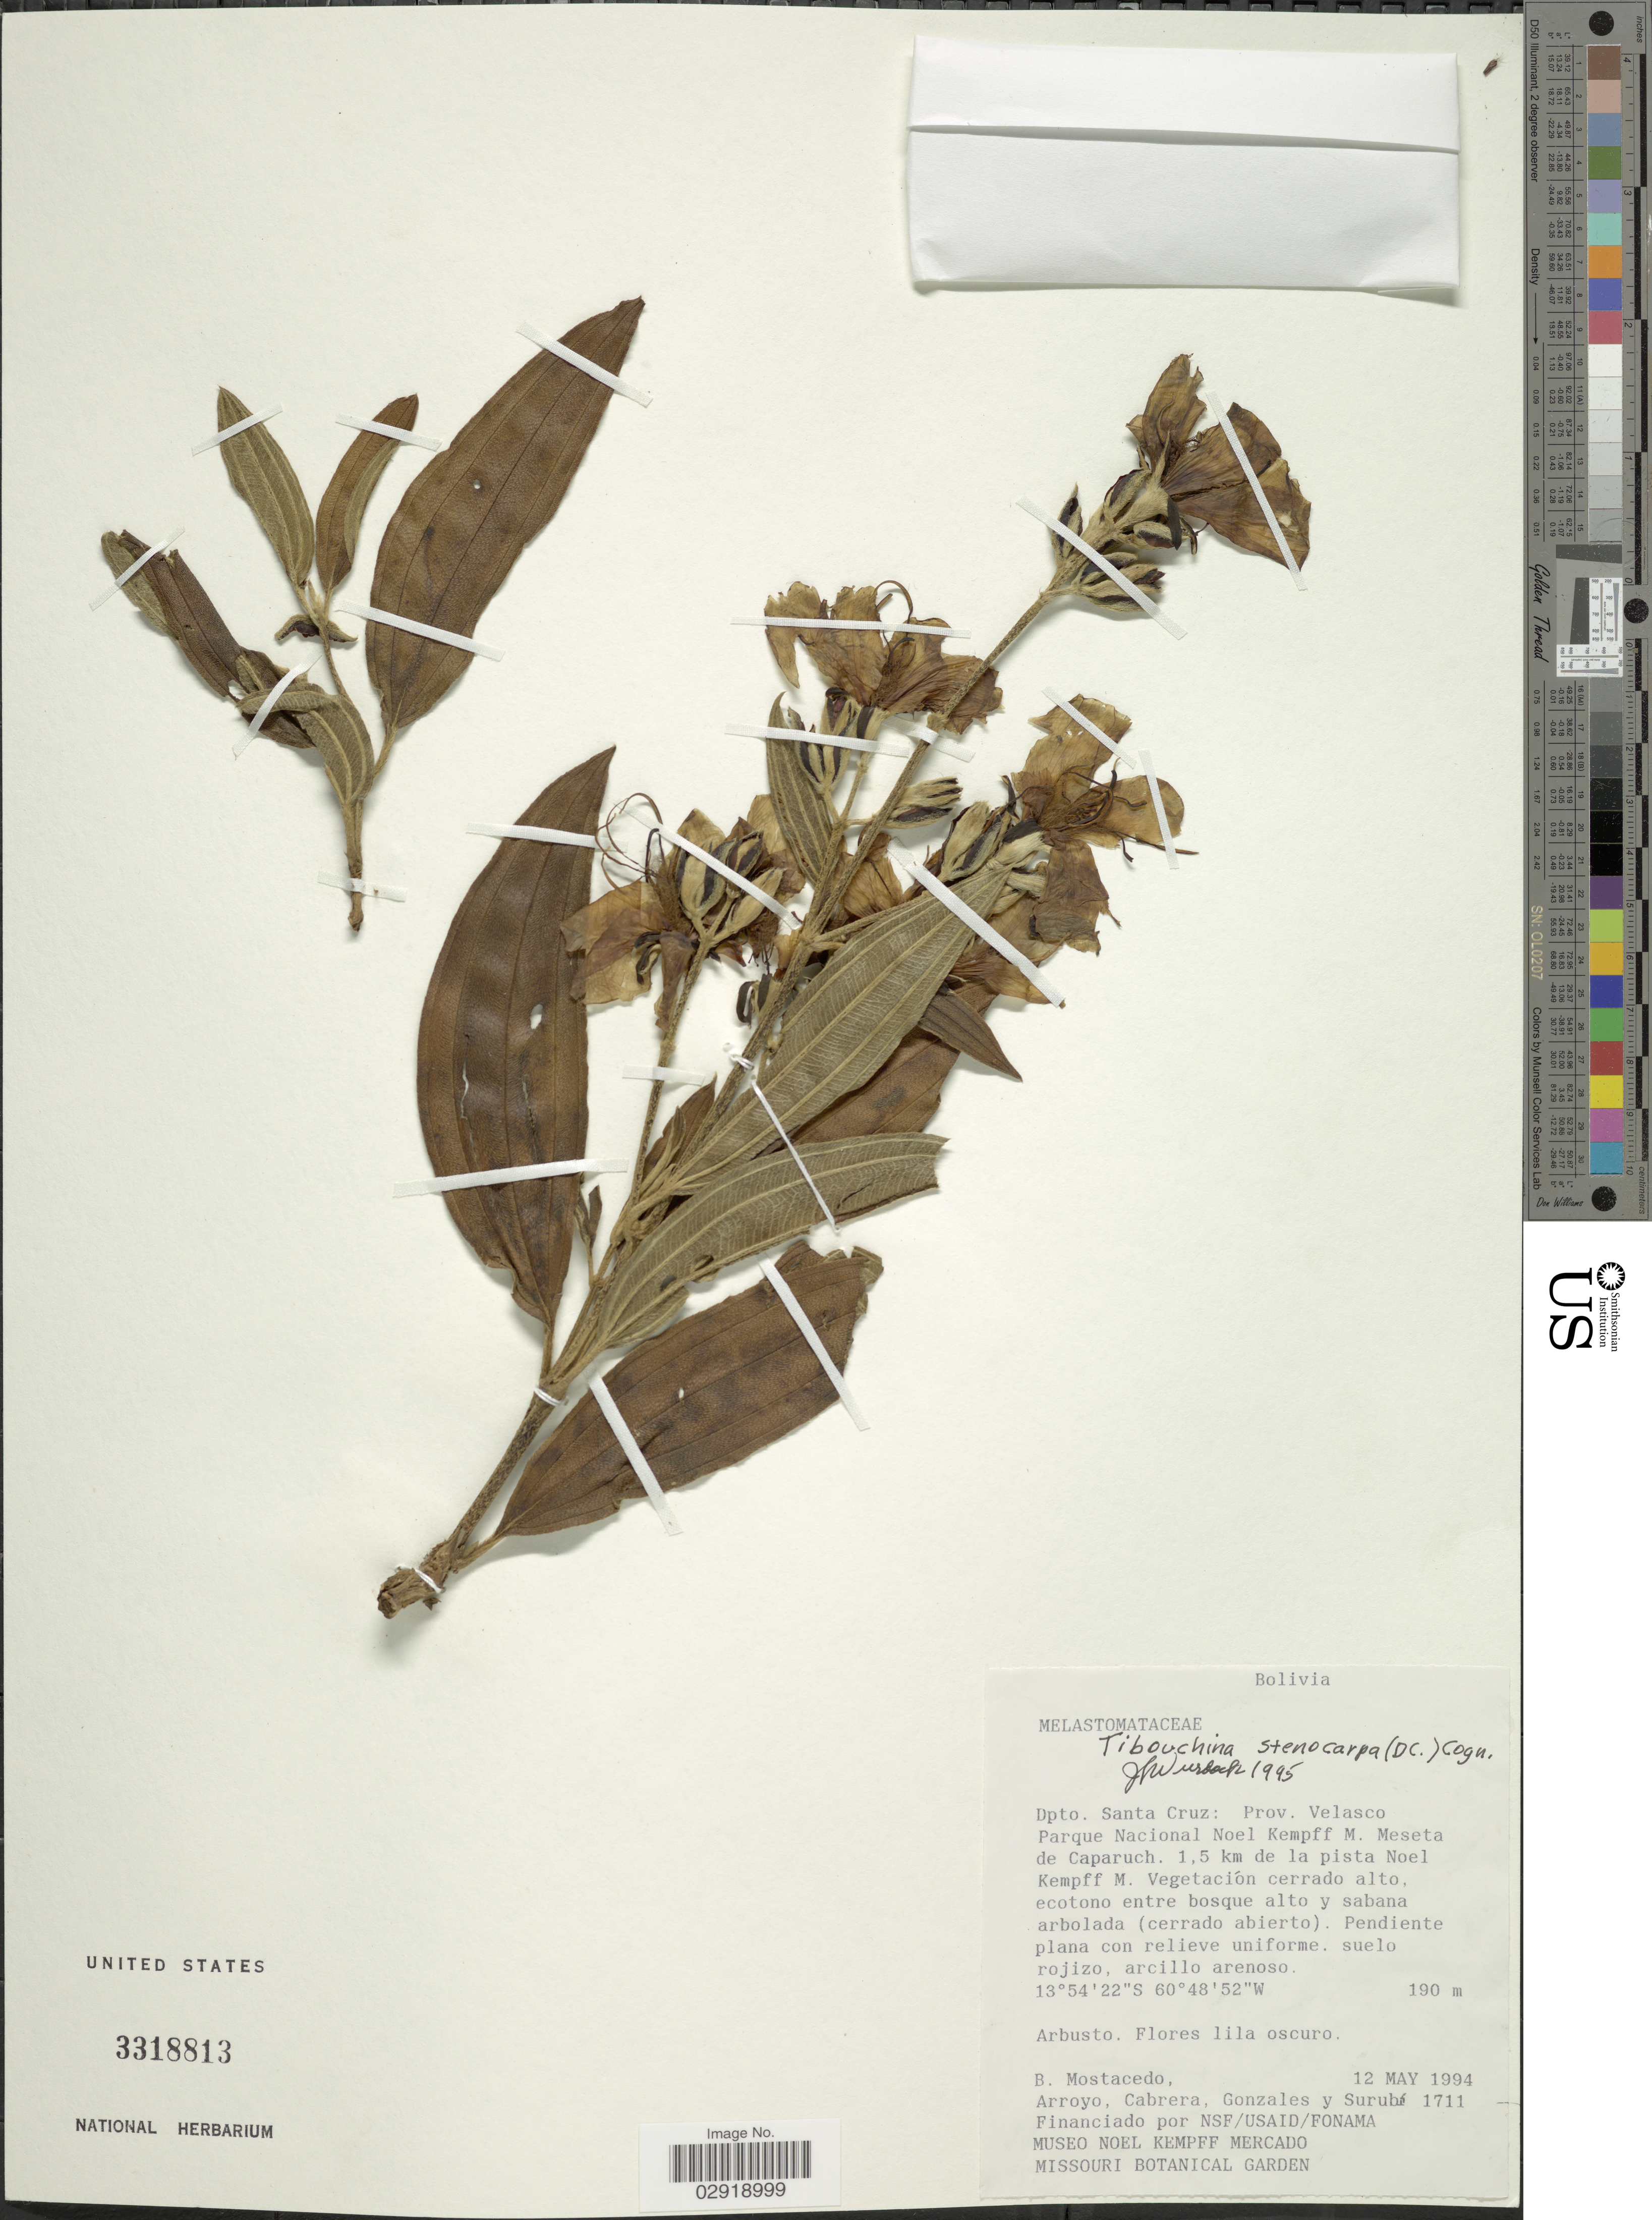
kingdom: Plantae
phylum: Tracheophyta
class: Magnoliopsida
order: Myrtales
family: Melastomataceae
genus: Pleroma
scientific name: Pleroma stenocarpum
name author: (DC.) Triana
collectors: B. Mostacedo, Arroyo, --, Cabrera, --, Gonzales, -- & Surubi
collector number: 1711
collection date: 1994-05-12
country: Bolivia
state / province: Santa Cruz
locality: Dpto. Santa Cruz: Prov. Velasco. Parque Nacional Noel Kempff M. Meseta de Caparuch. 1.5 km de la pista Noel Kempff M.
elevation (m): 190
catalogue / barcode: US 3318813